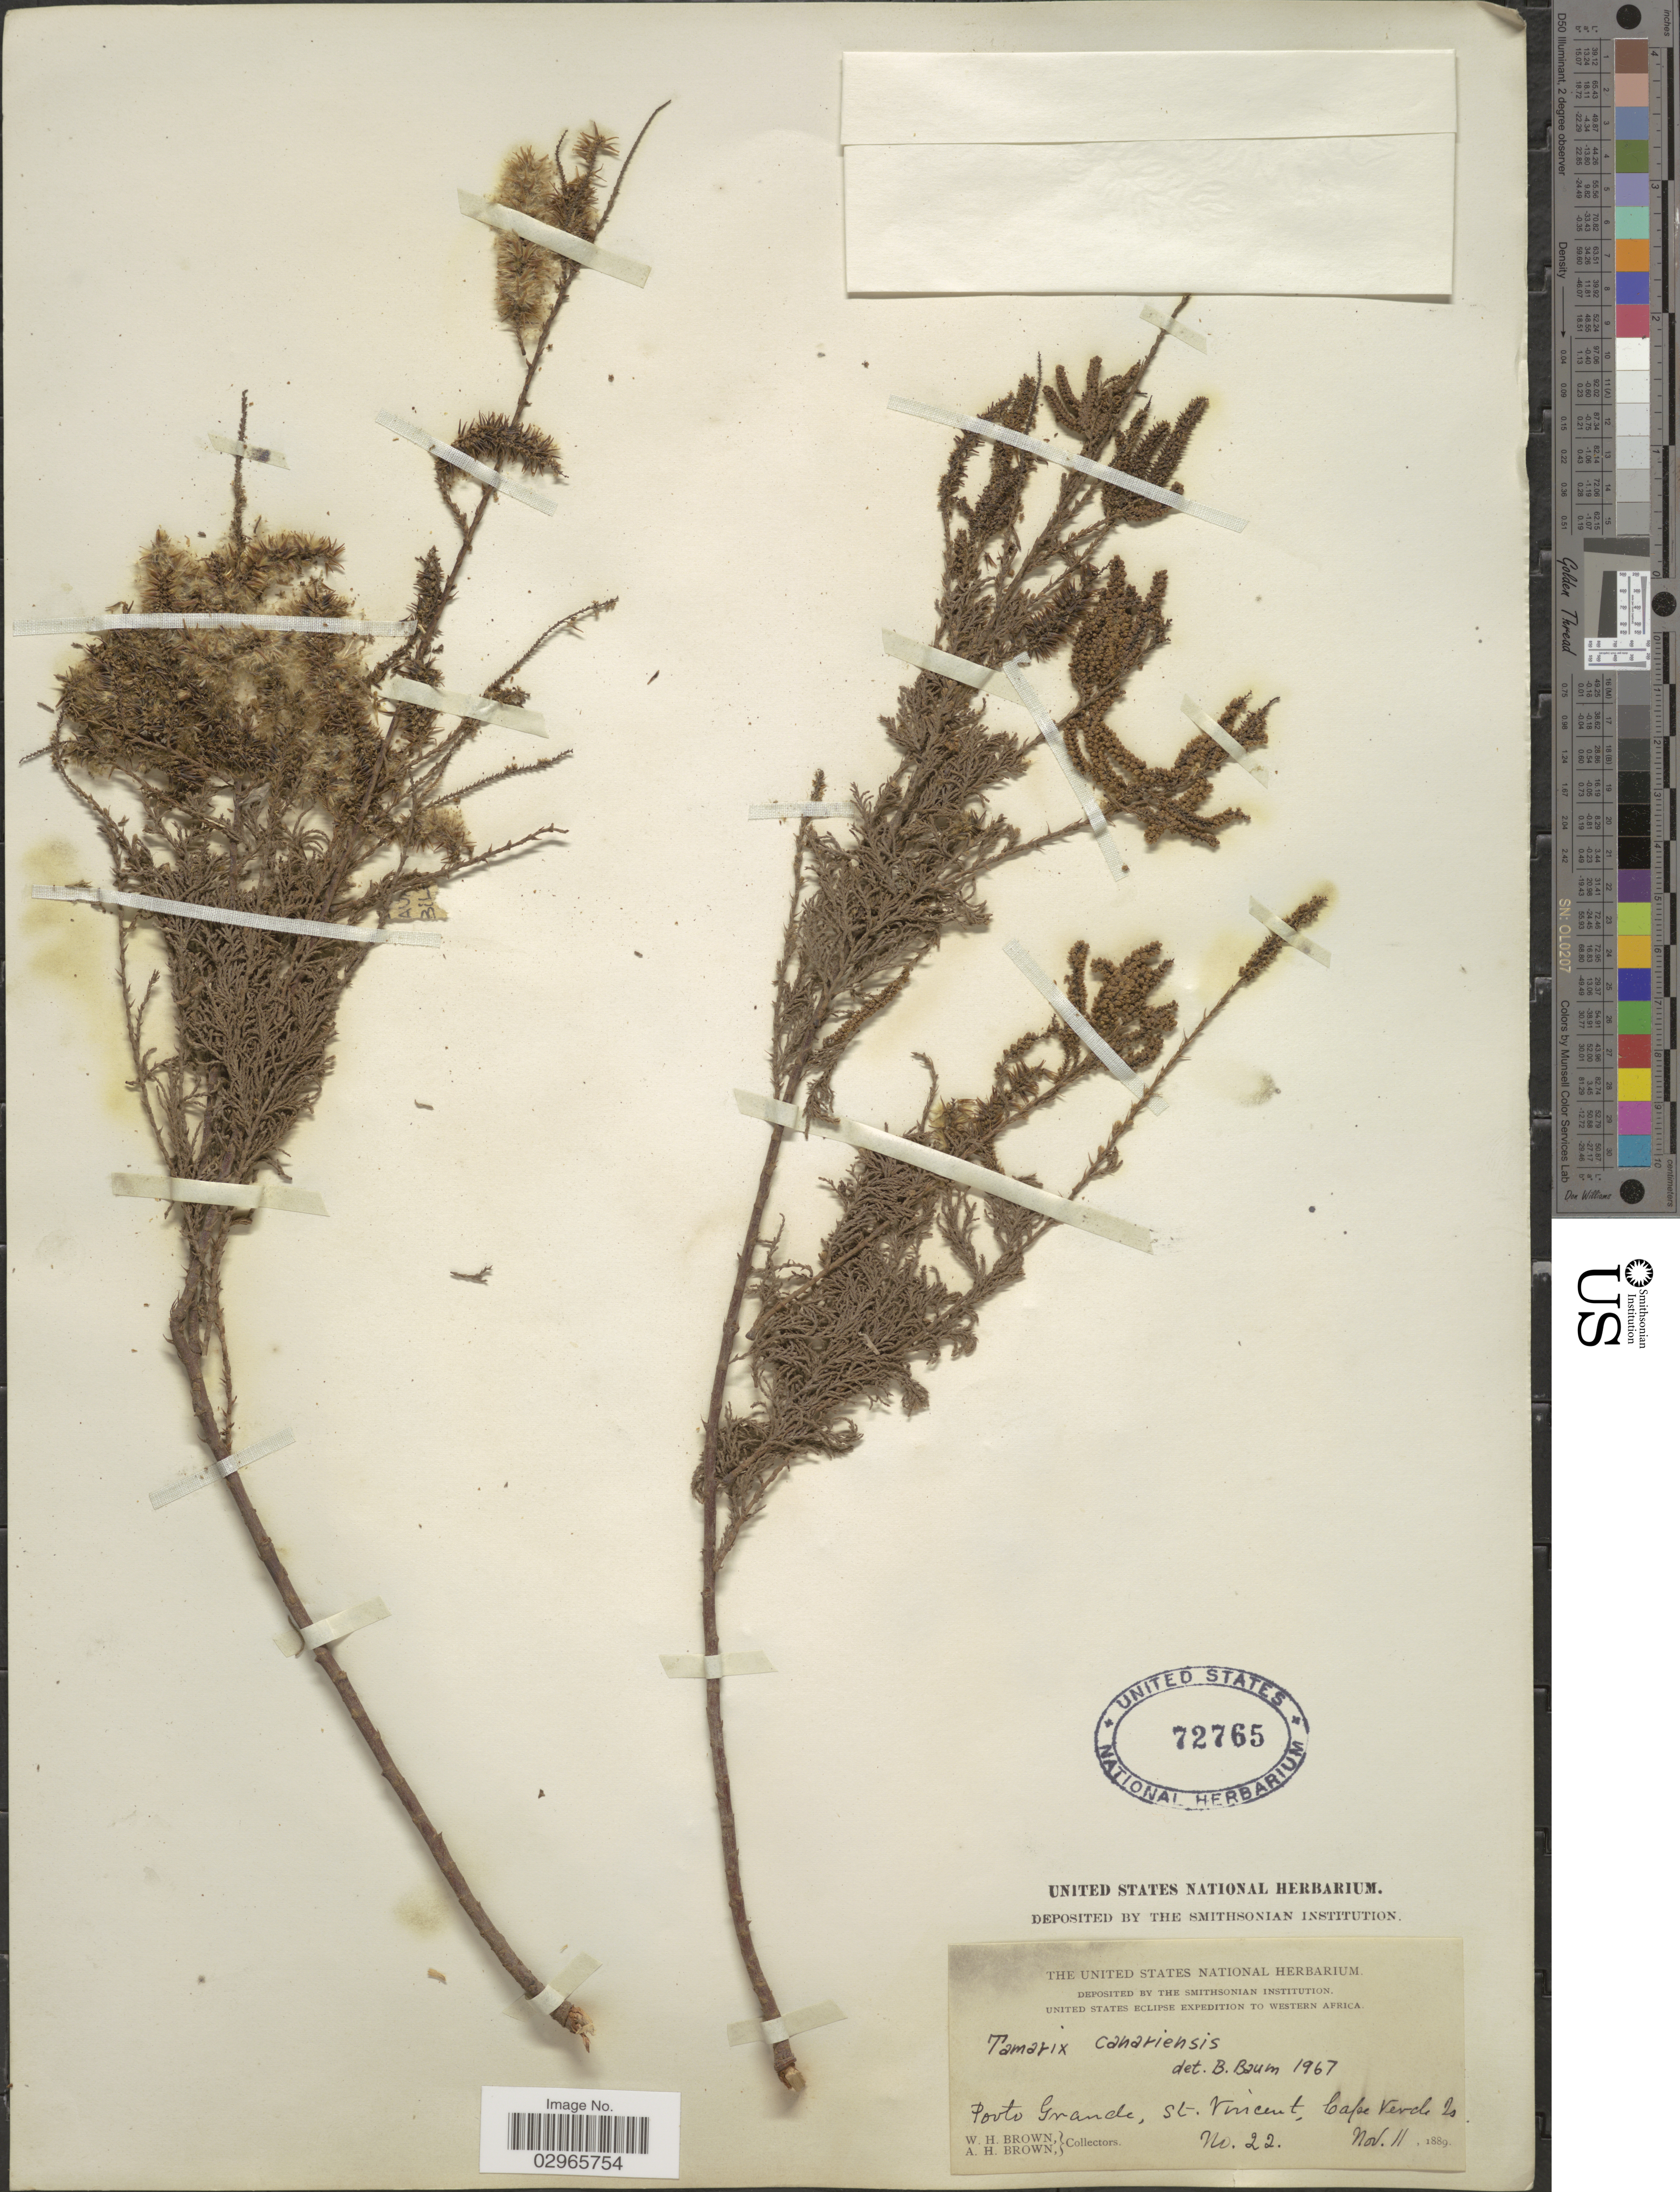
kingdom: Plantae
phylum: Tracheophyta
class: Magnoliopsida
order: Caryophyllales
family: Tamaricaceae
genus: Tamarix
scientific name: Tamarix canariensis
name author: Willd.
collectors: W. H. Brown & A. H. Brown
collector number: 22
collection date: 1889-11-11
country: Cape Verde Islands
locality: Porto Grande, St. Vincent, Cape Verde Is.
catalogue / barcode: US 72765